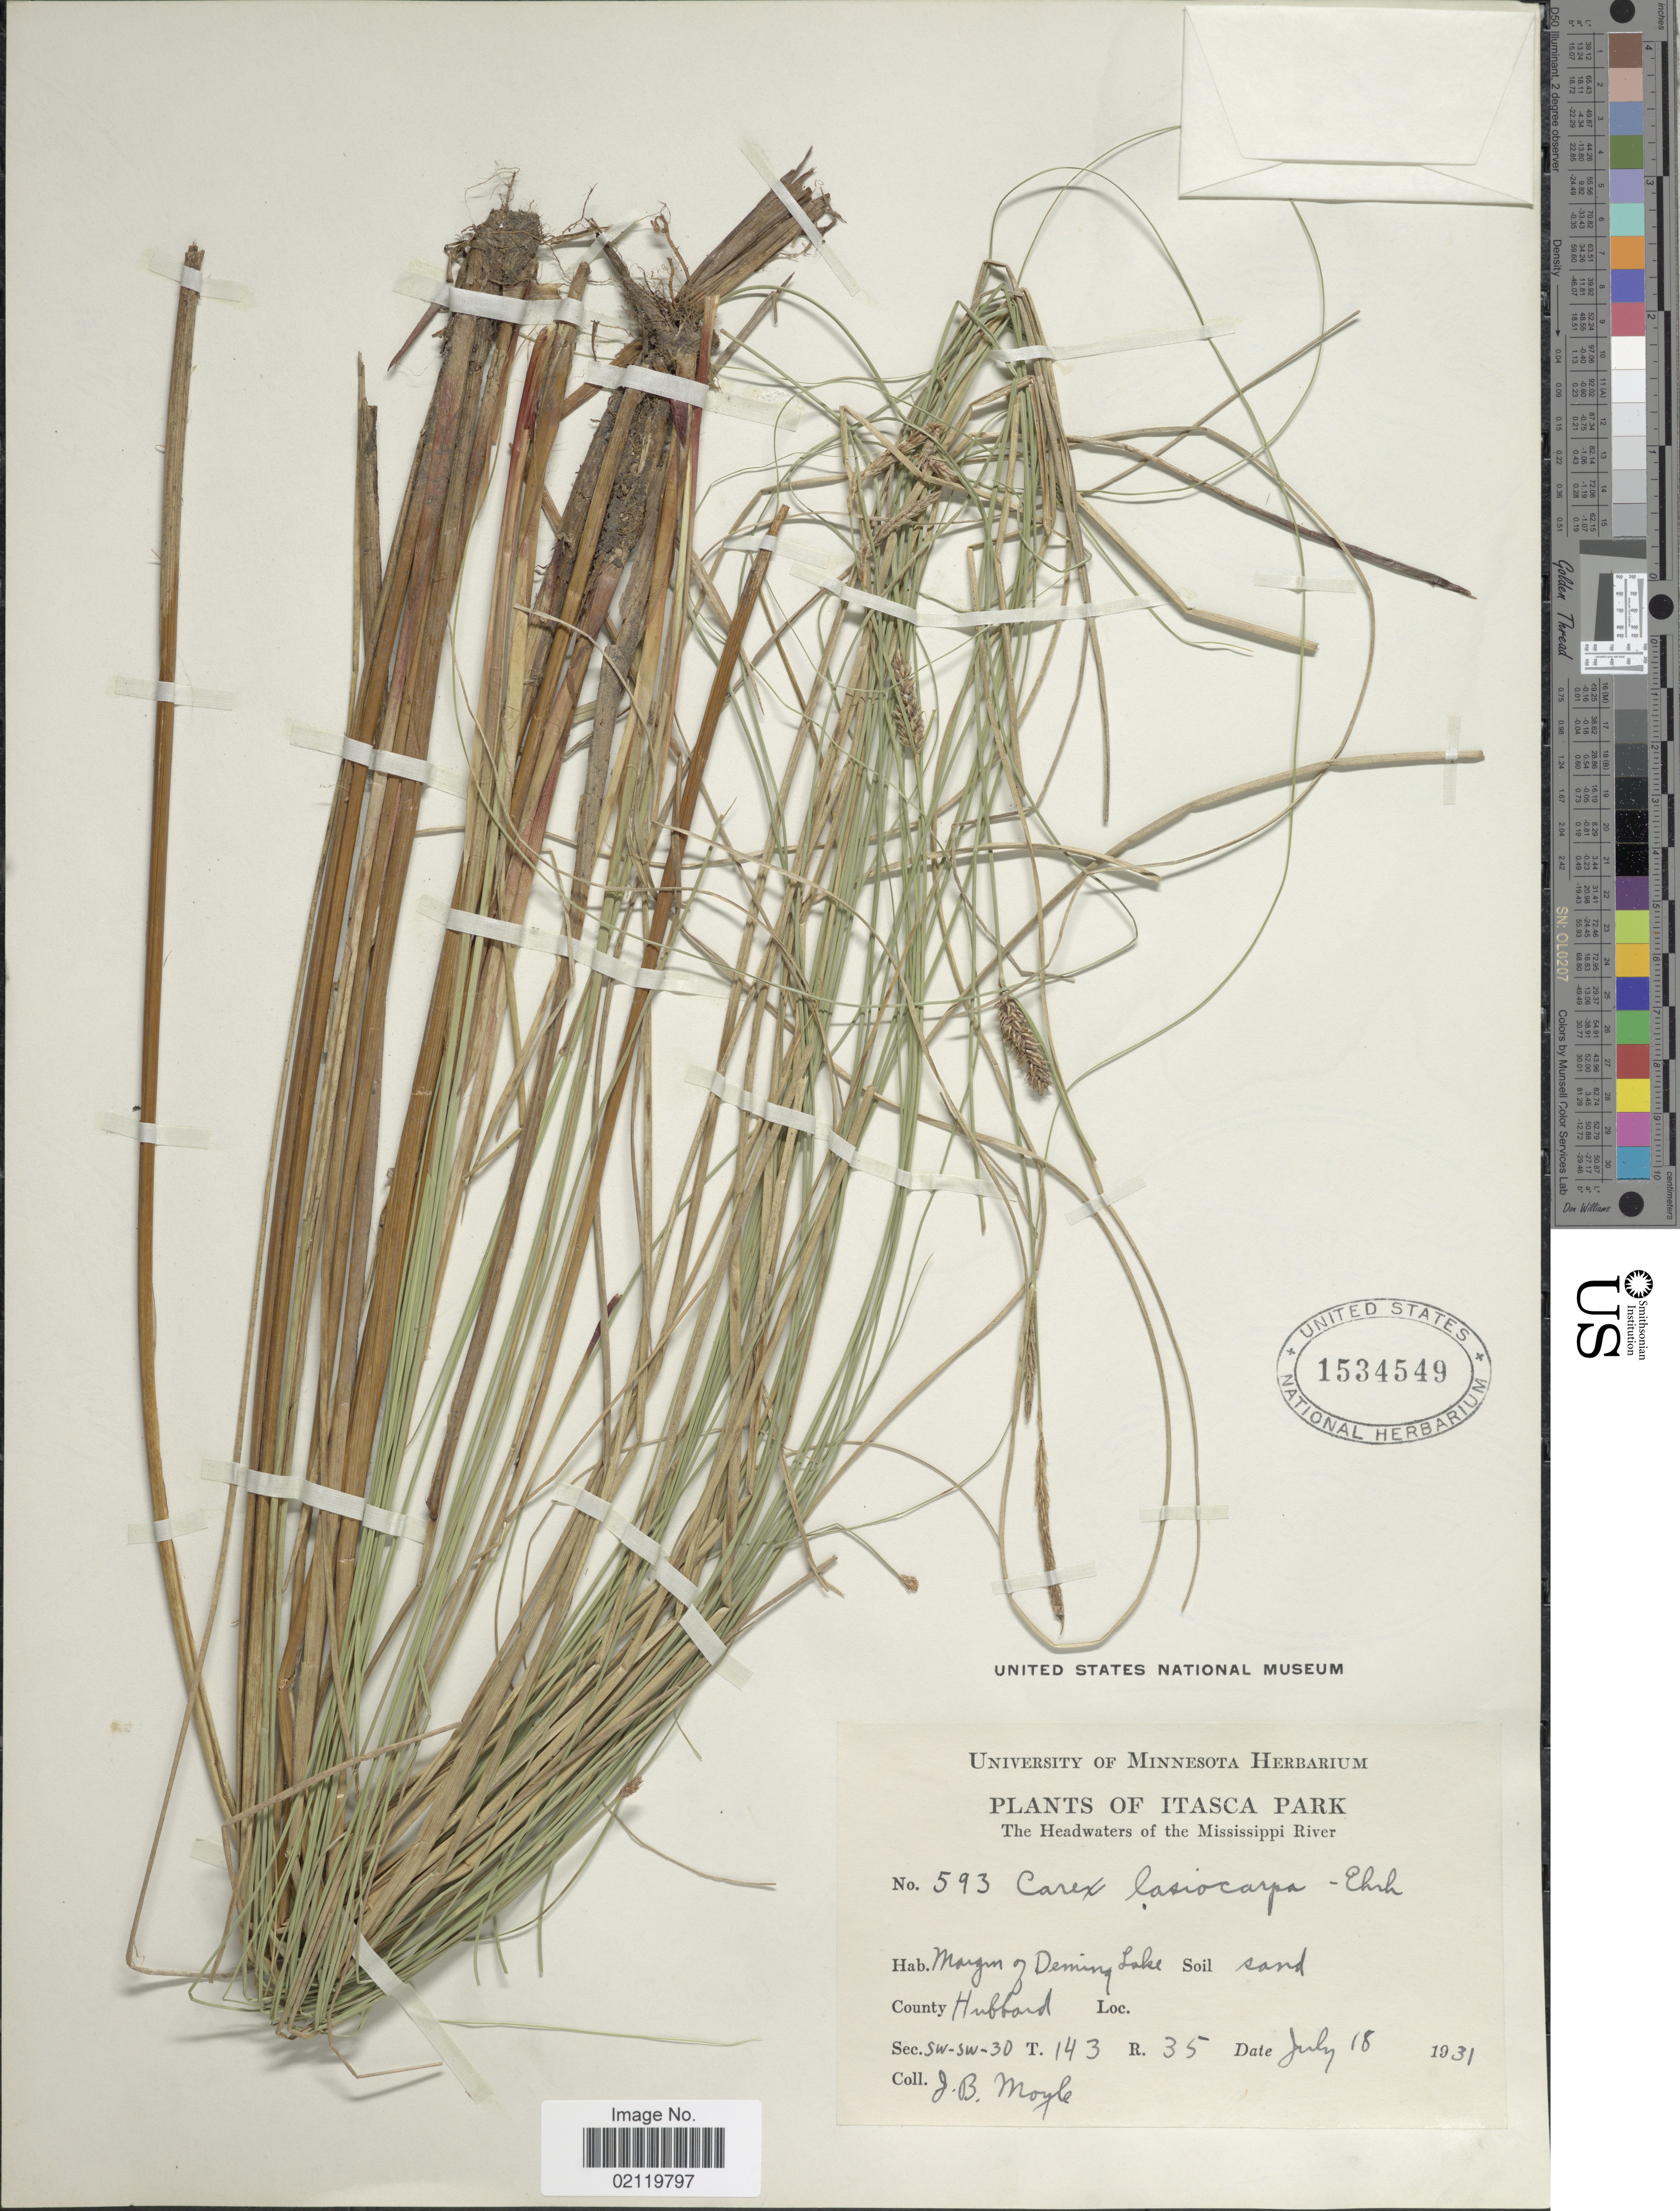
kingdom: Plantae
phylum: Tracheophyta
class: Liliopsida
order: Poales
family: Cyperaceae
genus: Carex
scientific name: Carex lasiocarpa var. americana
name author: Fernald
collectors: J. Moyle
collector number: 593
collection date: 1931-07-18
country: United States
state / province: Minnesota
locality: Itasca Park. The Headwaters of the Mississippi River. Margin of Deming Lake. County: Hubbard. Sec. SW-SW-30 T.143 R.35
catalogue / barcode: US 1534549